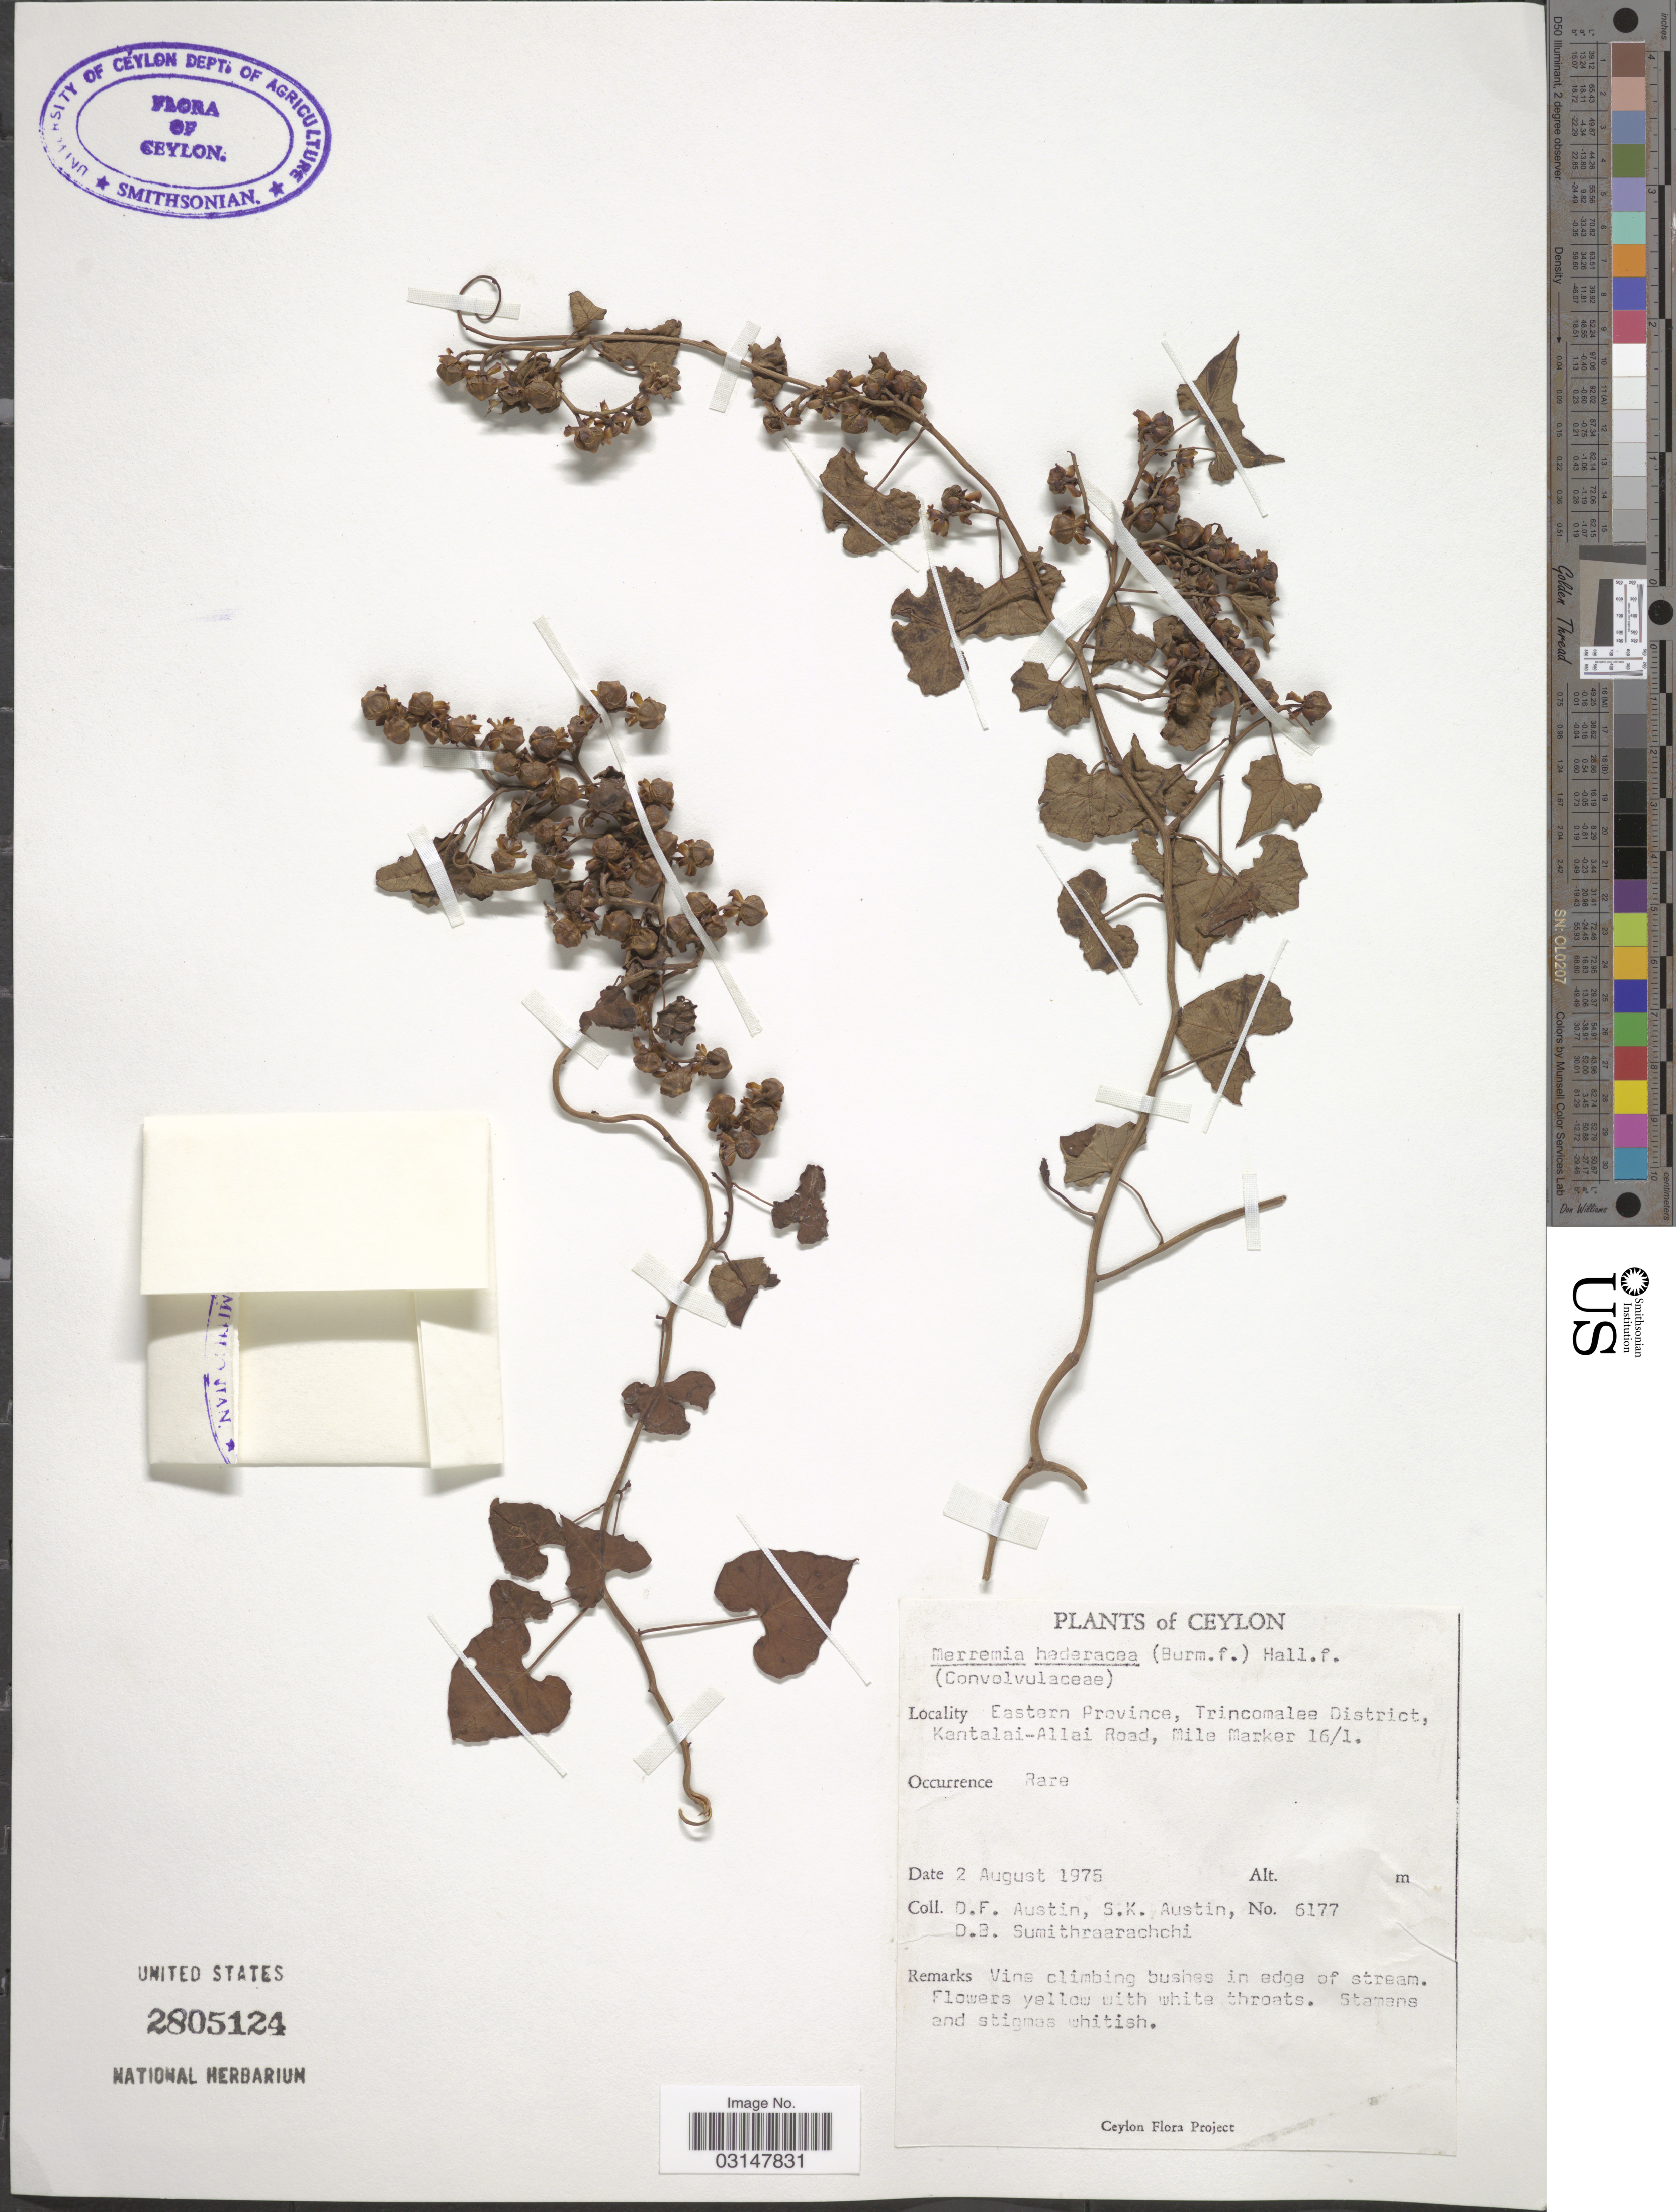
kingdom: Plantae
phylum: Tracheophyta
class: Magnoliopsida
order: Solanales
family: Convolvulaceae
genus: Merremia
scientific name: Merremia hederacea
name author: (Burm. f.) Hallier f.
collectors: D. Austin, S. Austin & D. B. Sumithraarachchi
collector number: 6177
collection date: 1975-08-02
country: Sri Lanka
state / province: Eastern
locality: Ceylon. Trincomalee District, Kantalai-Allai Road, Mile Marker 16/1.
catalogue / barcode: US 2805124